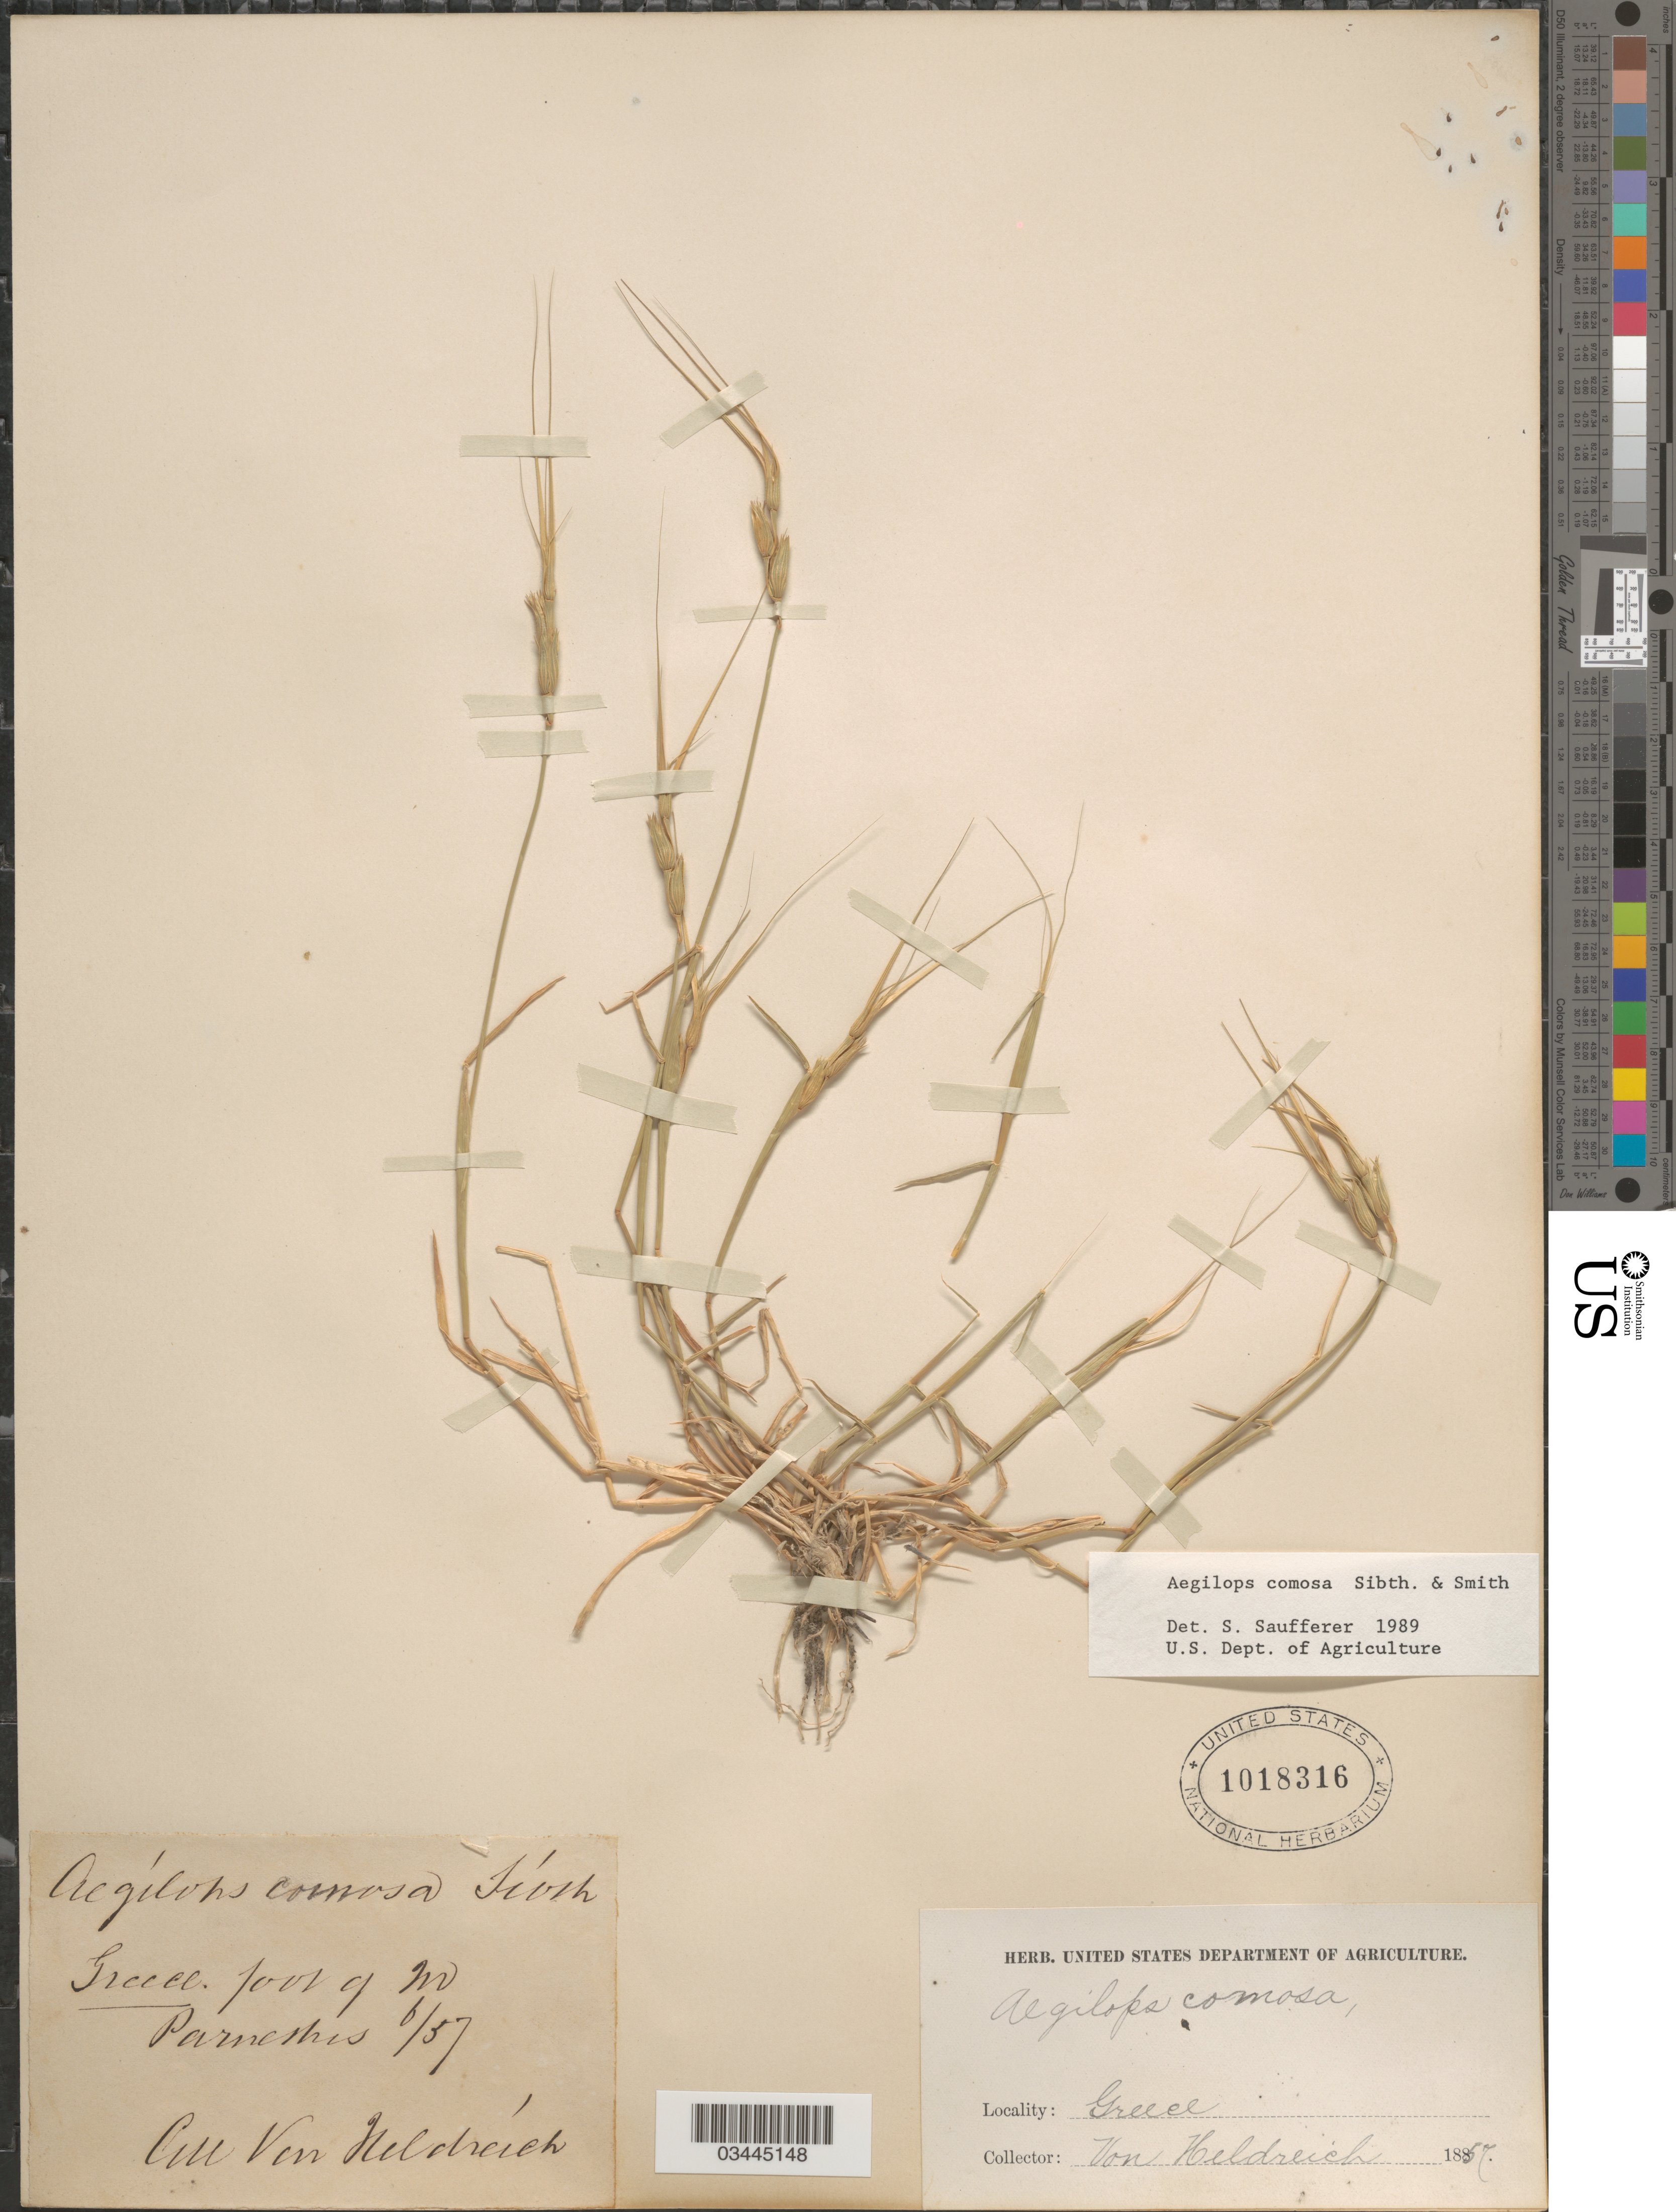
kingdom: Plantae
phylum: Tracheophyta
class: Liliopsida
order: Poales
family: Poaceae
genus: Aegilops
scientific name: Aegilops comosa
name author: Sibth. & Sm.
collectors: Von Heldreich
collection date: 1857-06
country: Greece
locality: Foot of m Parnethis.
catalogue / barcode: US 1018316